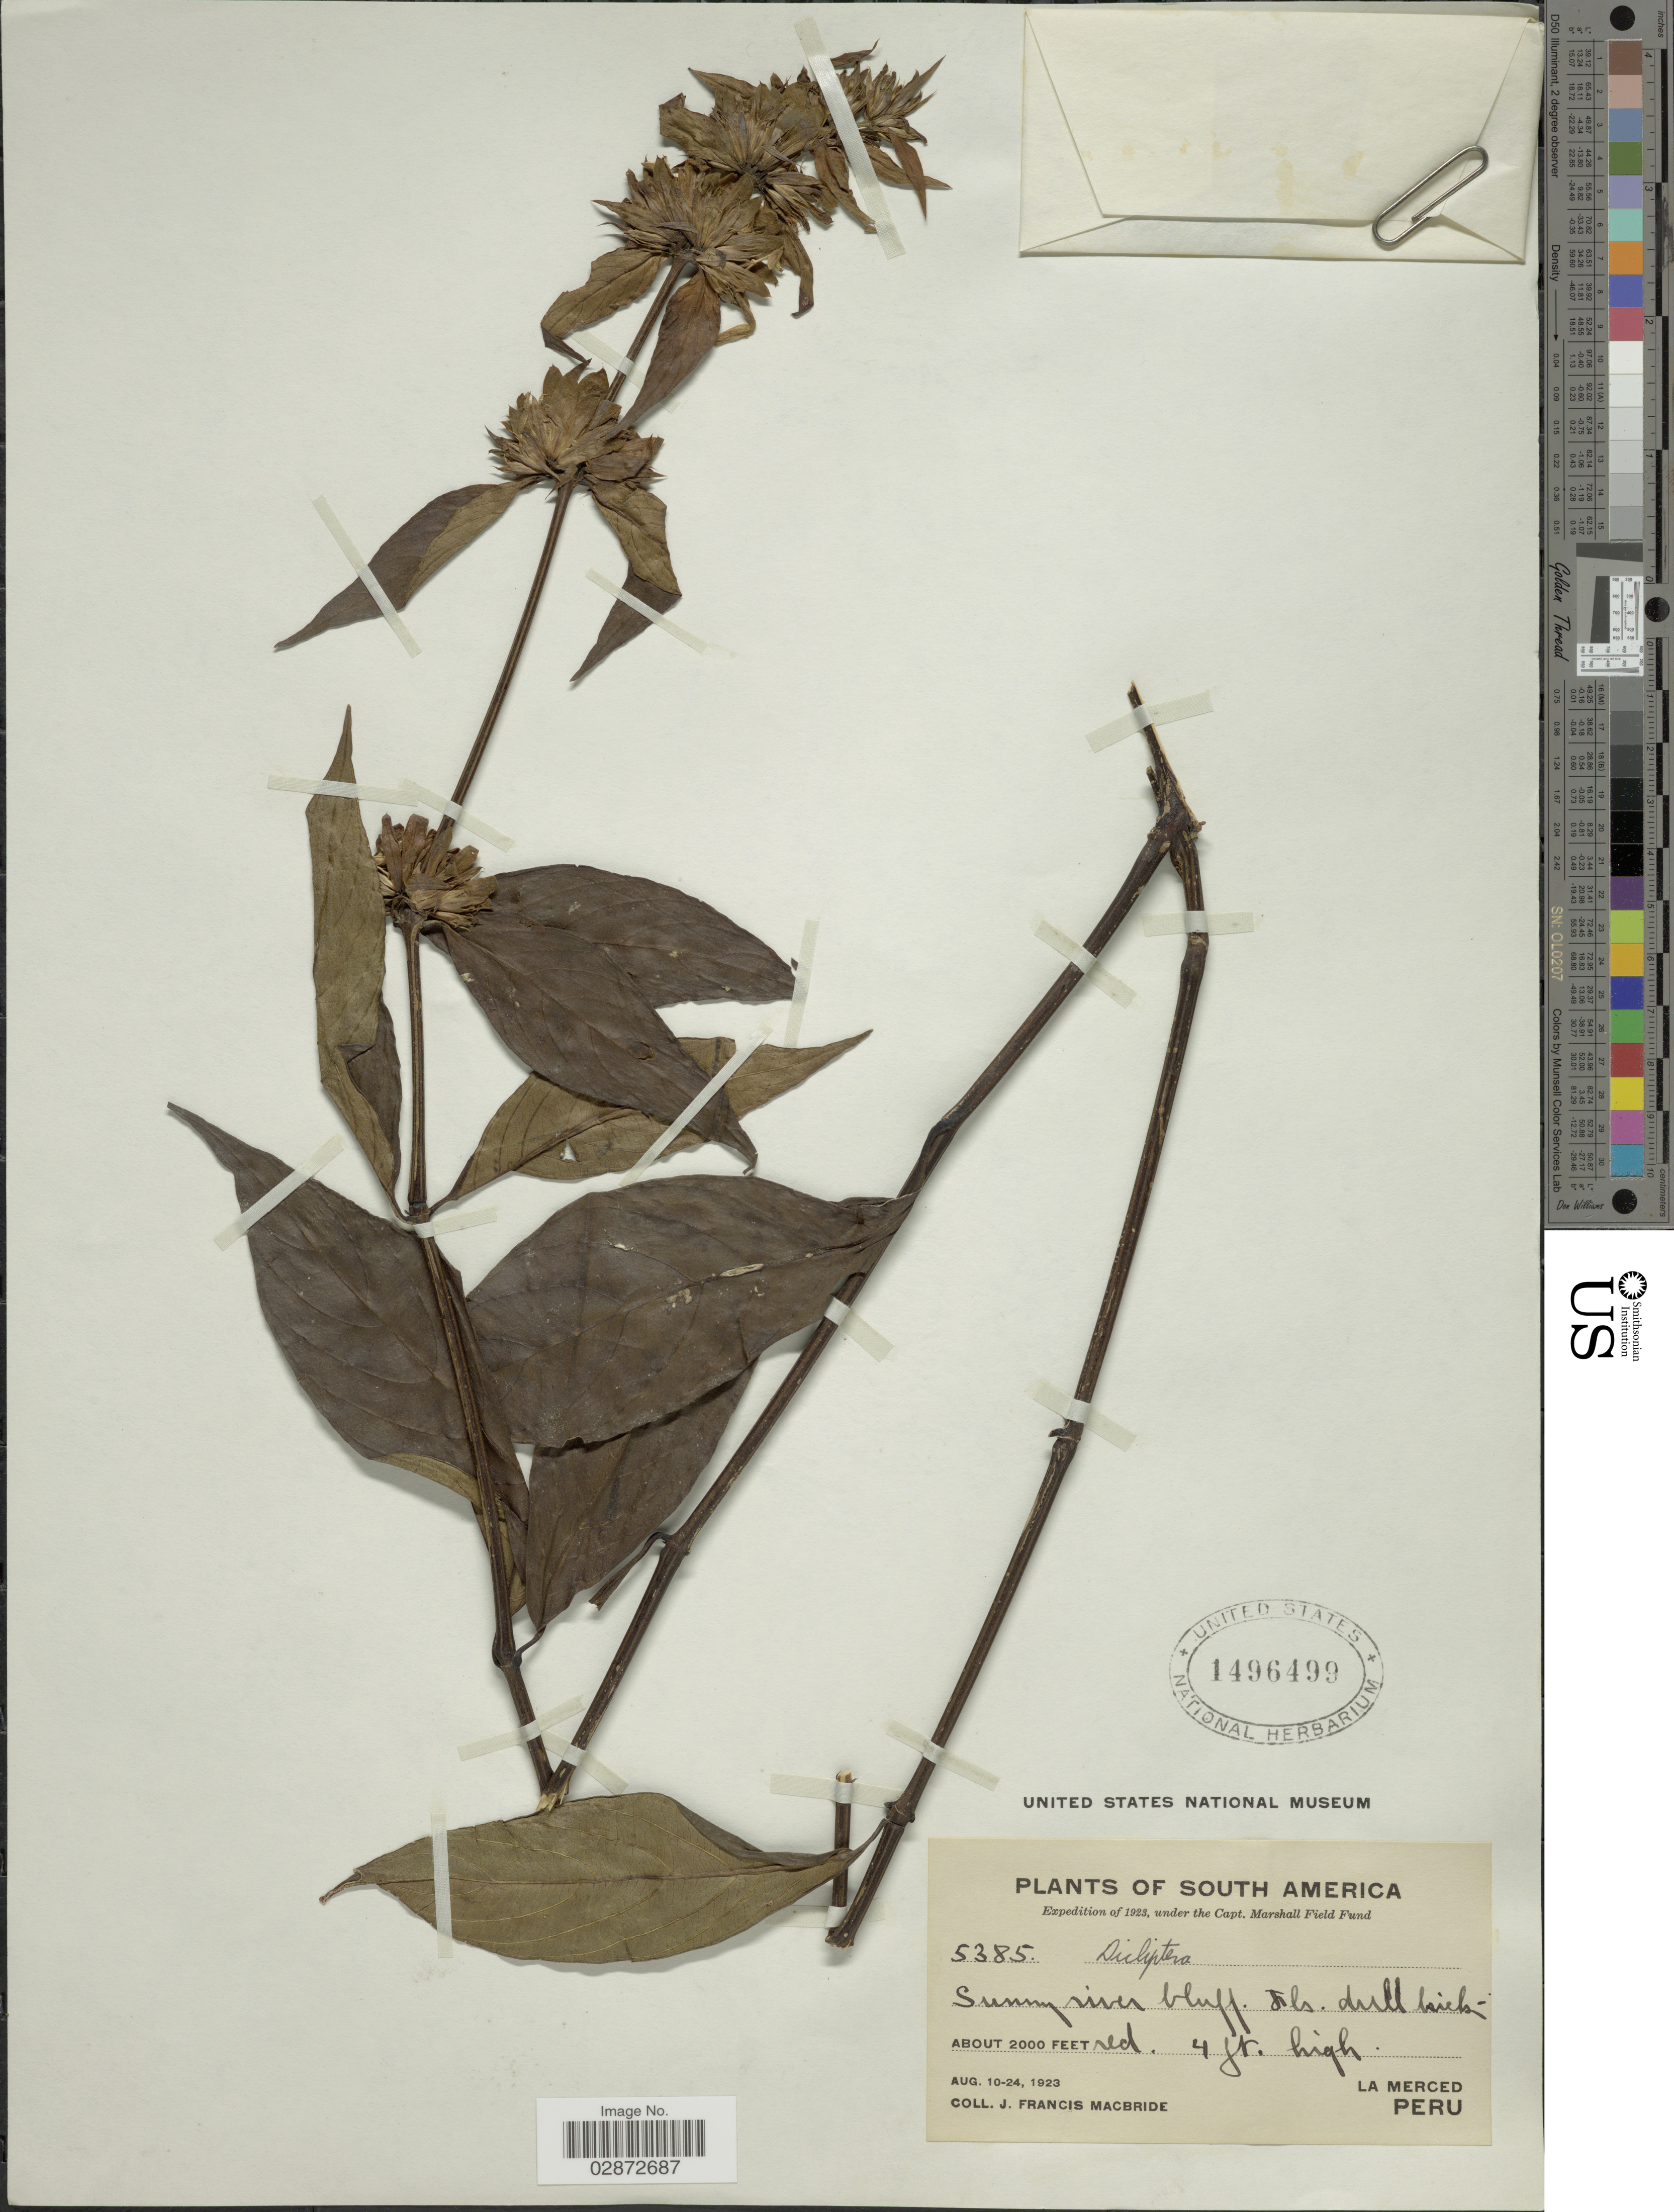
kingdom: Plantae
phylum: Tracheophyta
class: Magnoliopsida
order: Lamiales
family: Acanthaceae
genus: Dicliptera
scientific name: Dicliptera sp.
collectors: J. F. Macbride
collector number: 5385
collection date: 1923-08-10/1923-08-24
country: Peru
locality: South America. Sunny river bluff. La Merced Peru.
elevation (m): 610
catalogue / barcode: US 1496499